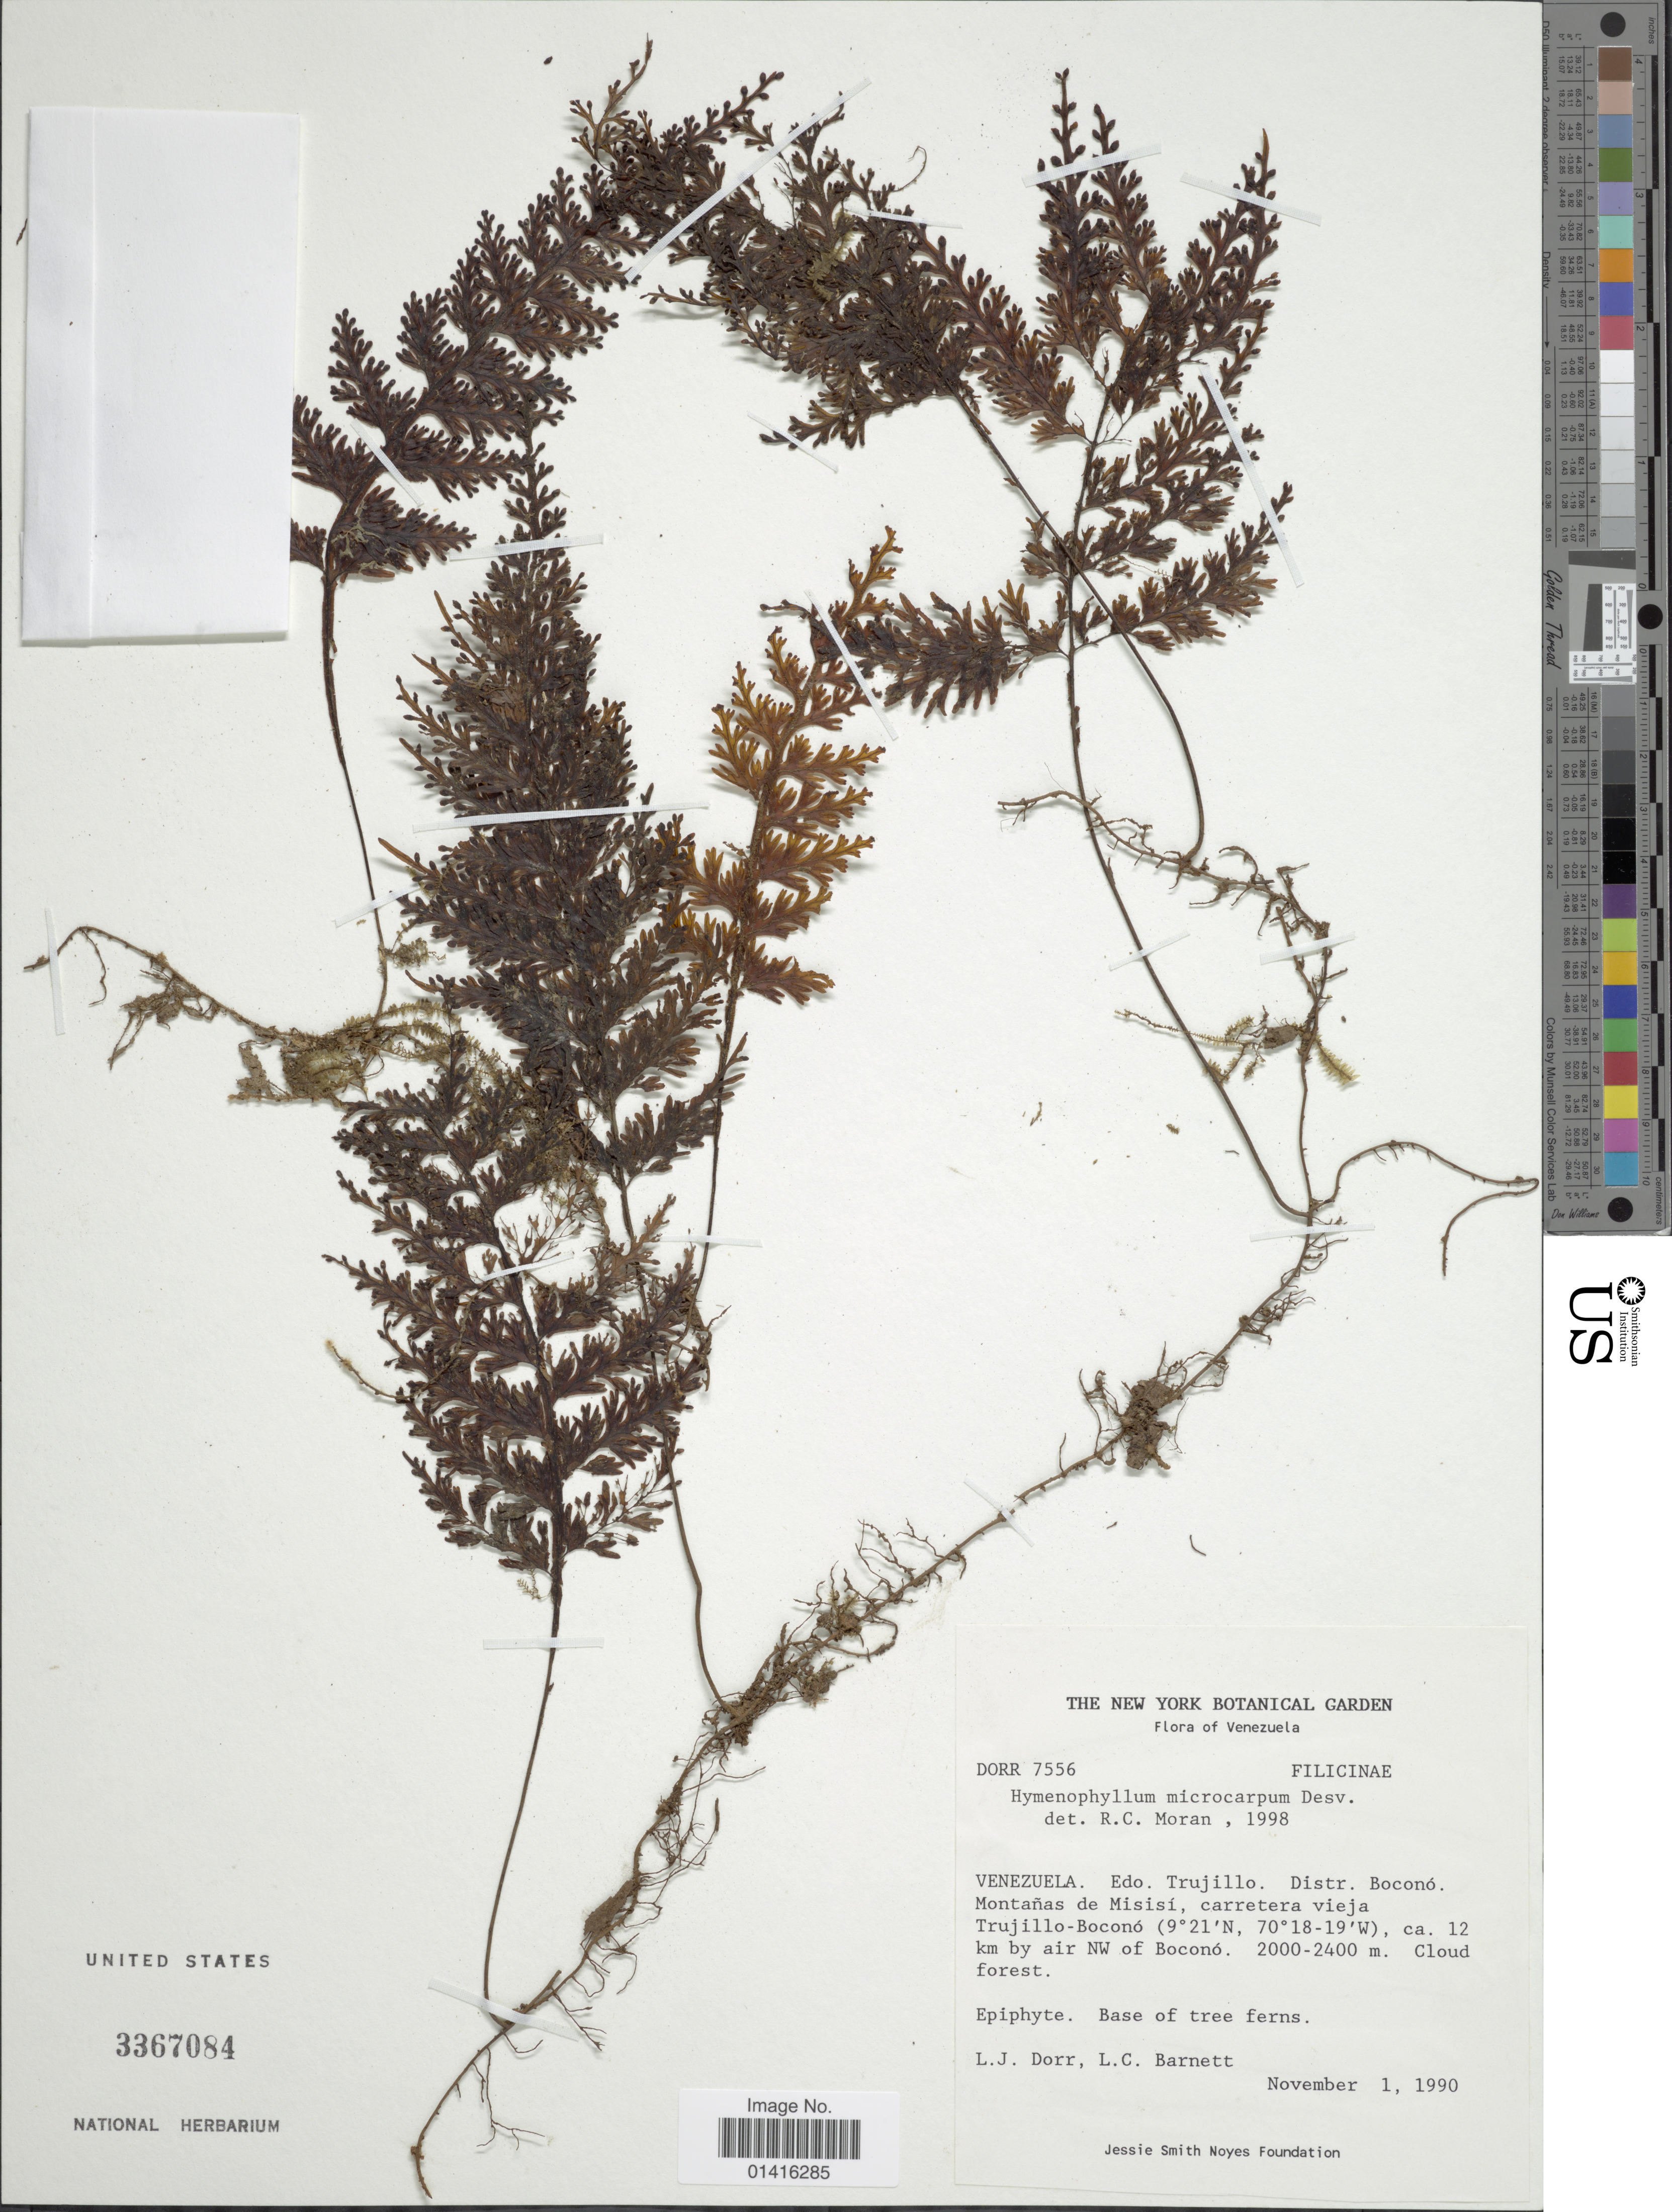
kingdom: Plantae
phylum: Tracheophyta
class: Polypodiopsida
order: Hymenophyllales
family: Hymenophyllaceae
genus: Hymenophyllum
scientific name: Hymenophyllum microcarpum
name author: (Desv.) Lellinger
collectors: L. J. Dorr & L. C. Barnett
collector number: DORR7556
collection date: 1990-11-01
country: Venezuela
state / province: Trujillo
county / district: Boconó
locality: Montañas de Misisí, carretera vieja Trujillo-Boconó, ca. 12 km by air NW of Boconó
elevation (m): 2000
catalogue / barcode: US 3367084